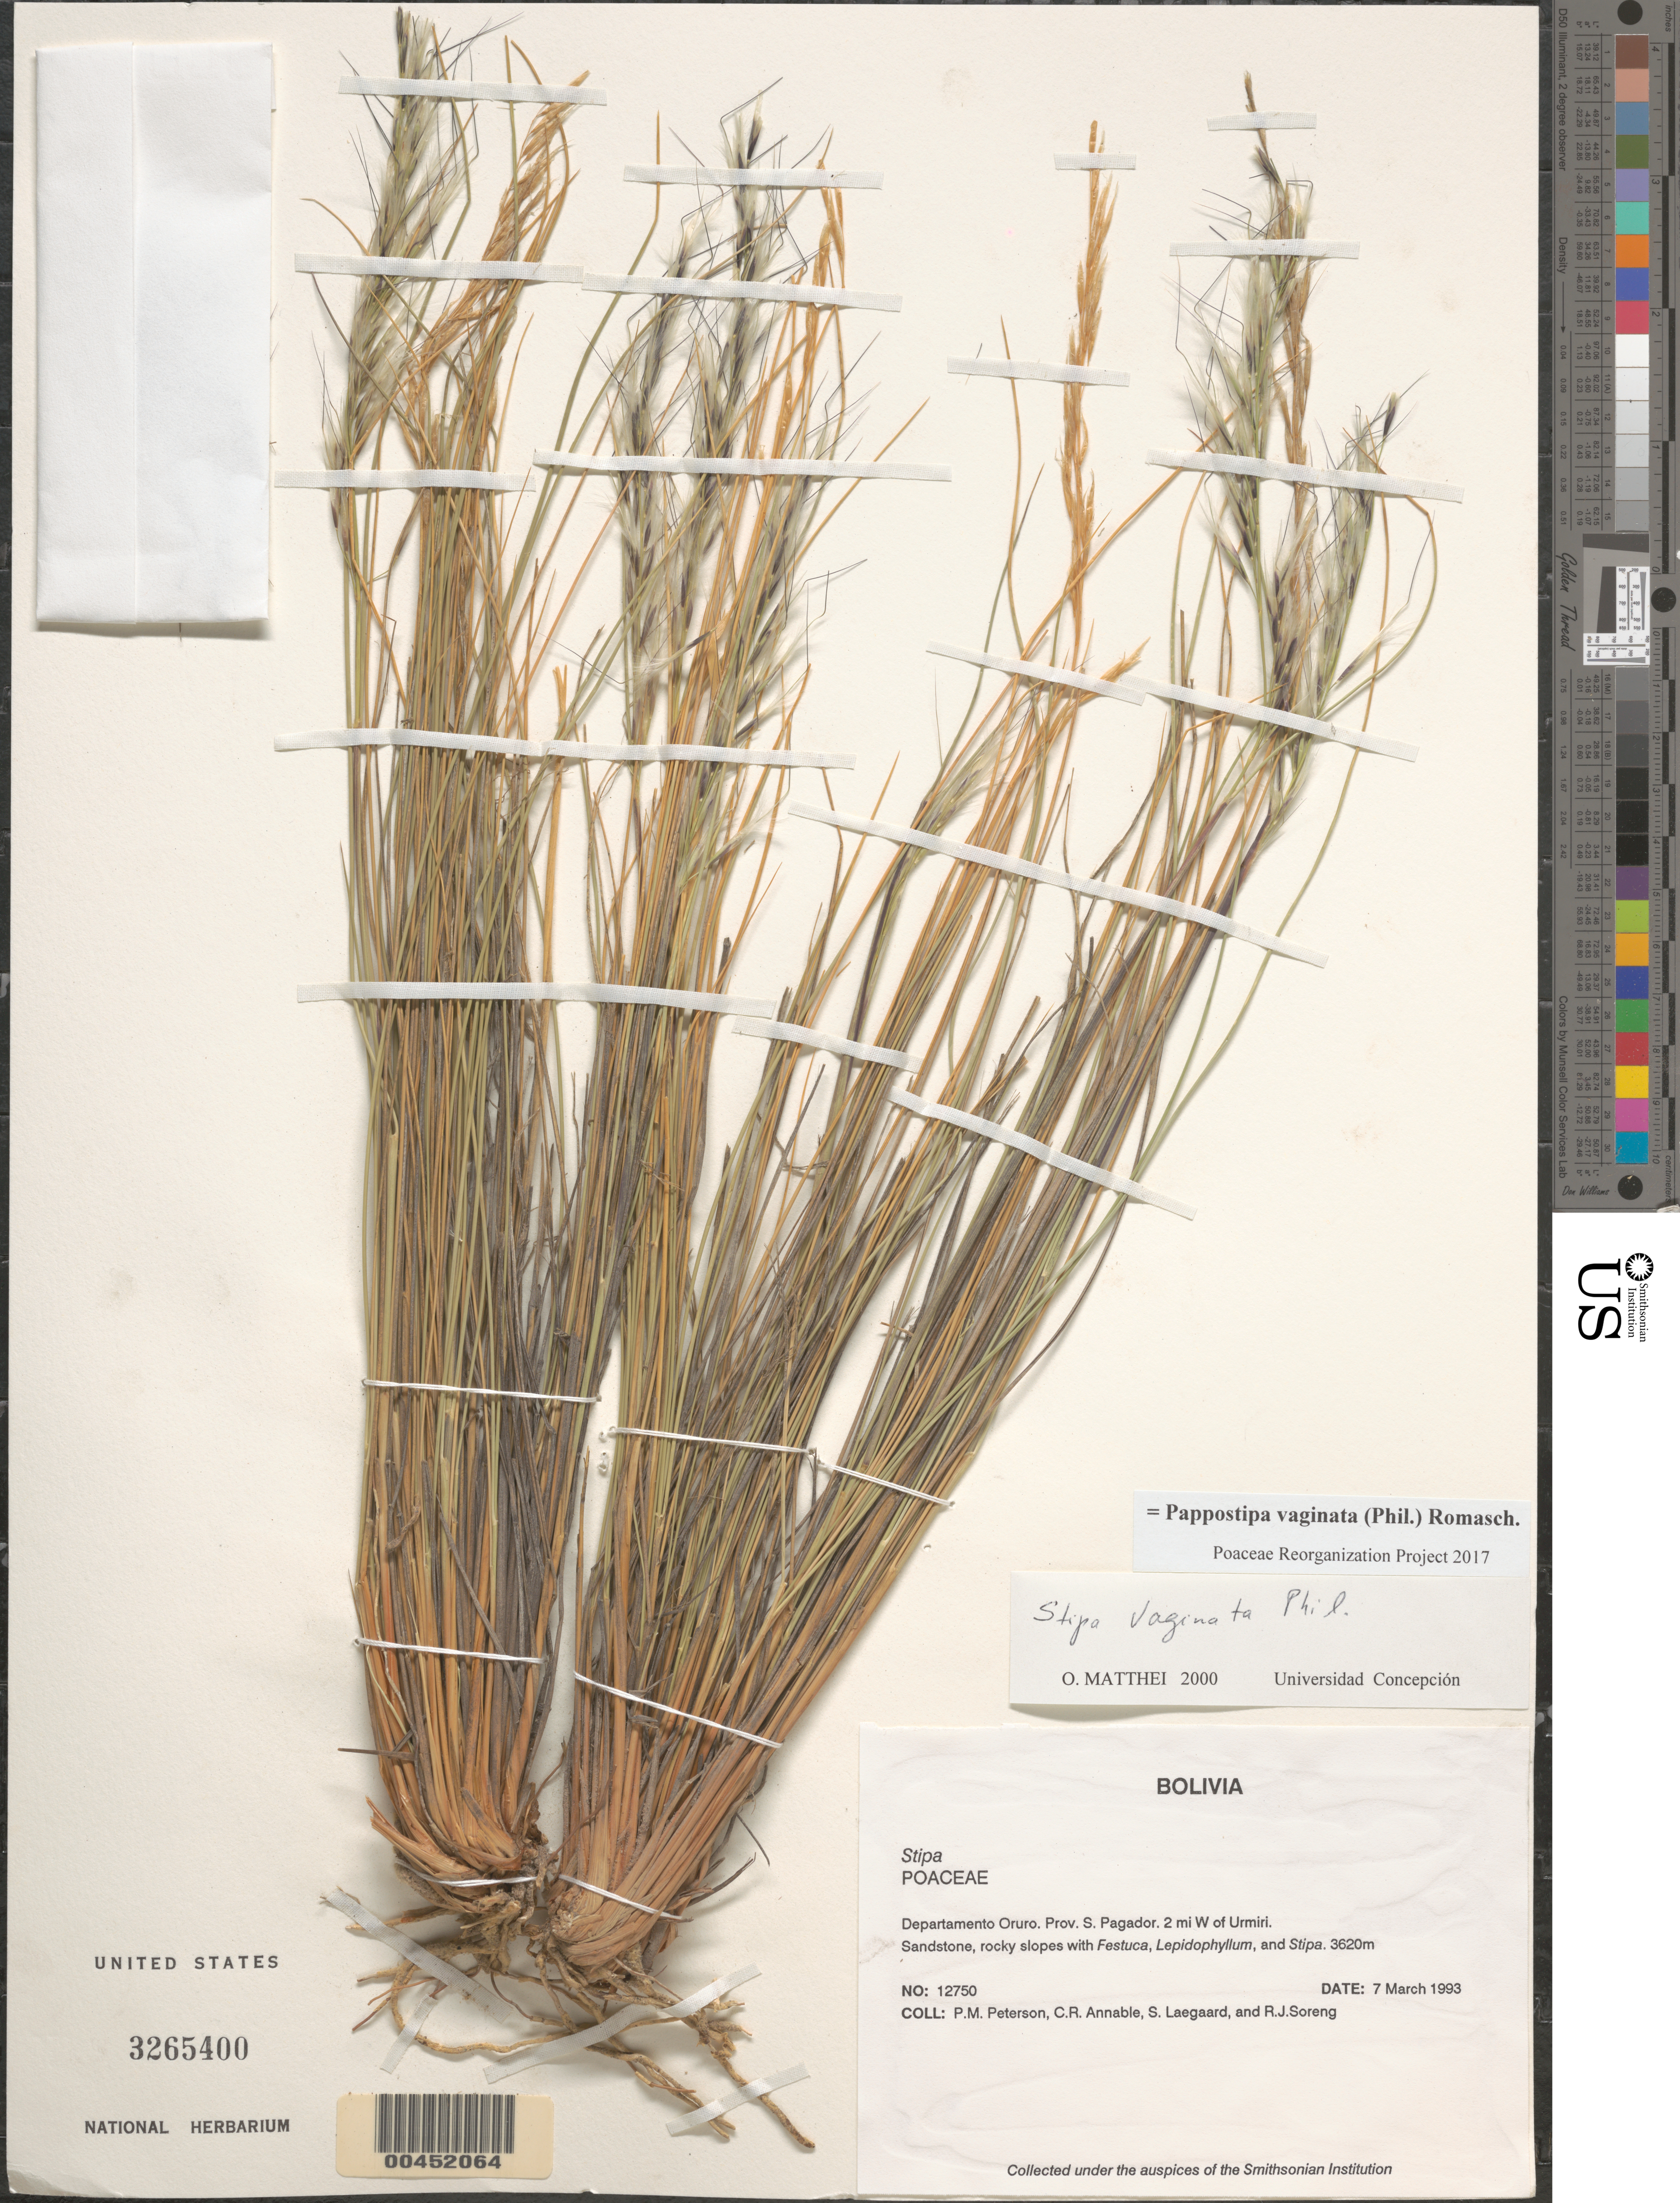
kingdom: Plantae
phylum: Tracheophyta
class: Liliopsida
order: Poales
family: Poaceae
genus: Pappostipa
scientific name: Pappostipa vaginata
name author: (Phil.) Romasch.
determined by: Poaceae Reorganization Project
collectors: P. M. Peterson, C. R. Annable, S. Lægaard & R. J. Soreng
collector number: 12750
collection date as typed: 07 Mar 1993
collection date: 1993-03-07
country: Bolivia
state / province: Oruro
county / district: Sebastián Pagador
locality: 2 mi W ofUrmiri.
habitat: Sandstone, rocky slopes with Festuca, Lepidophyllum, and Stipa.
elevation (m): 3620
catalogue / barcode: US 3265400